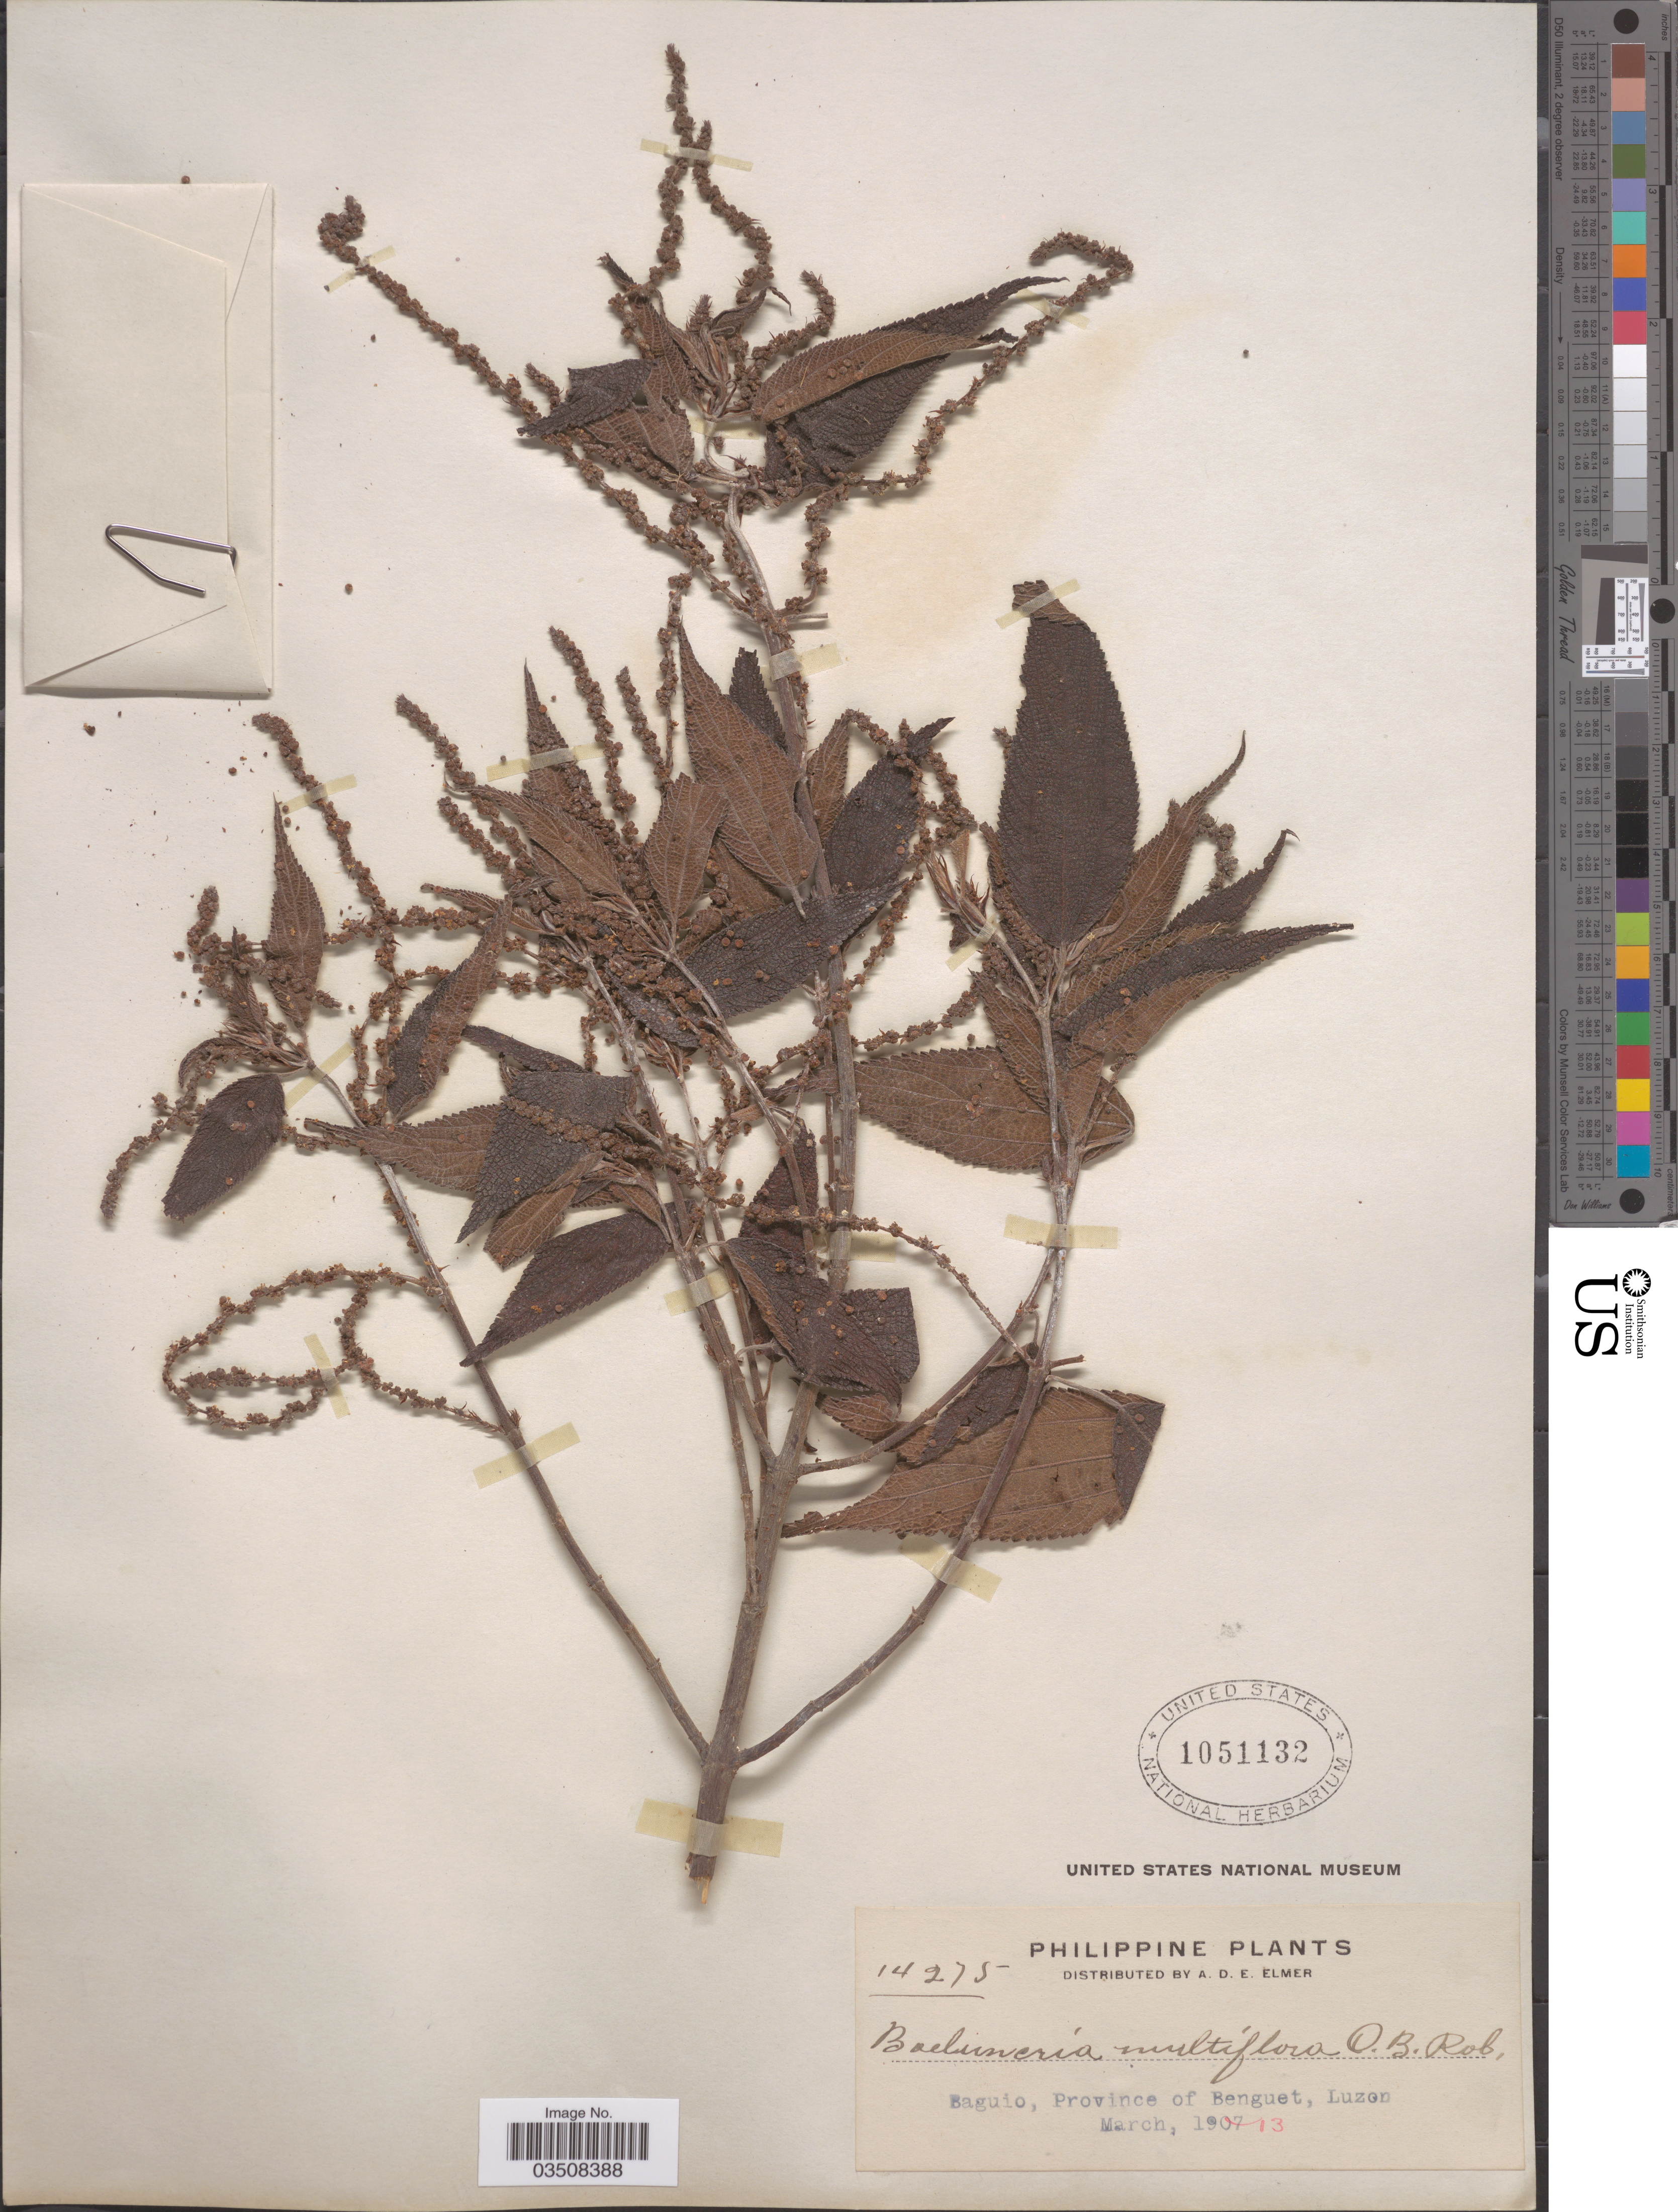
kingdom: Plantae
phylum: Tracheophyta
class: Magnoliopsida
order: Rosales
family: Urticaceae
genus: Boehmeria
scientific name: Boehmeria multiflora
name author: C.B. Rob.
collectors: A. D. E. Elmer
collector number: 14275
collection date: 1913-03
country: Philippines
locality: Baguio, Province of Benguet, Luzon.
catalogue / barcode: US 1051132